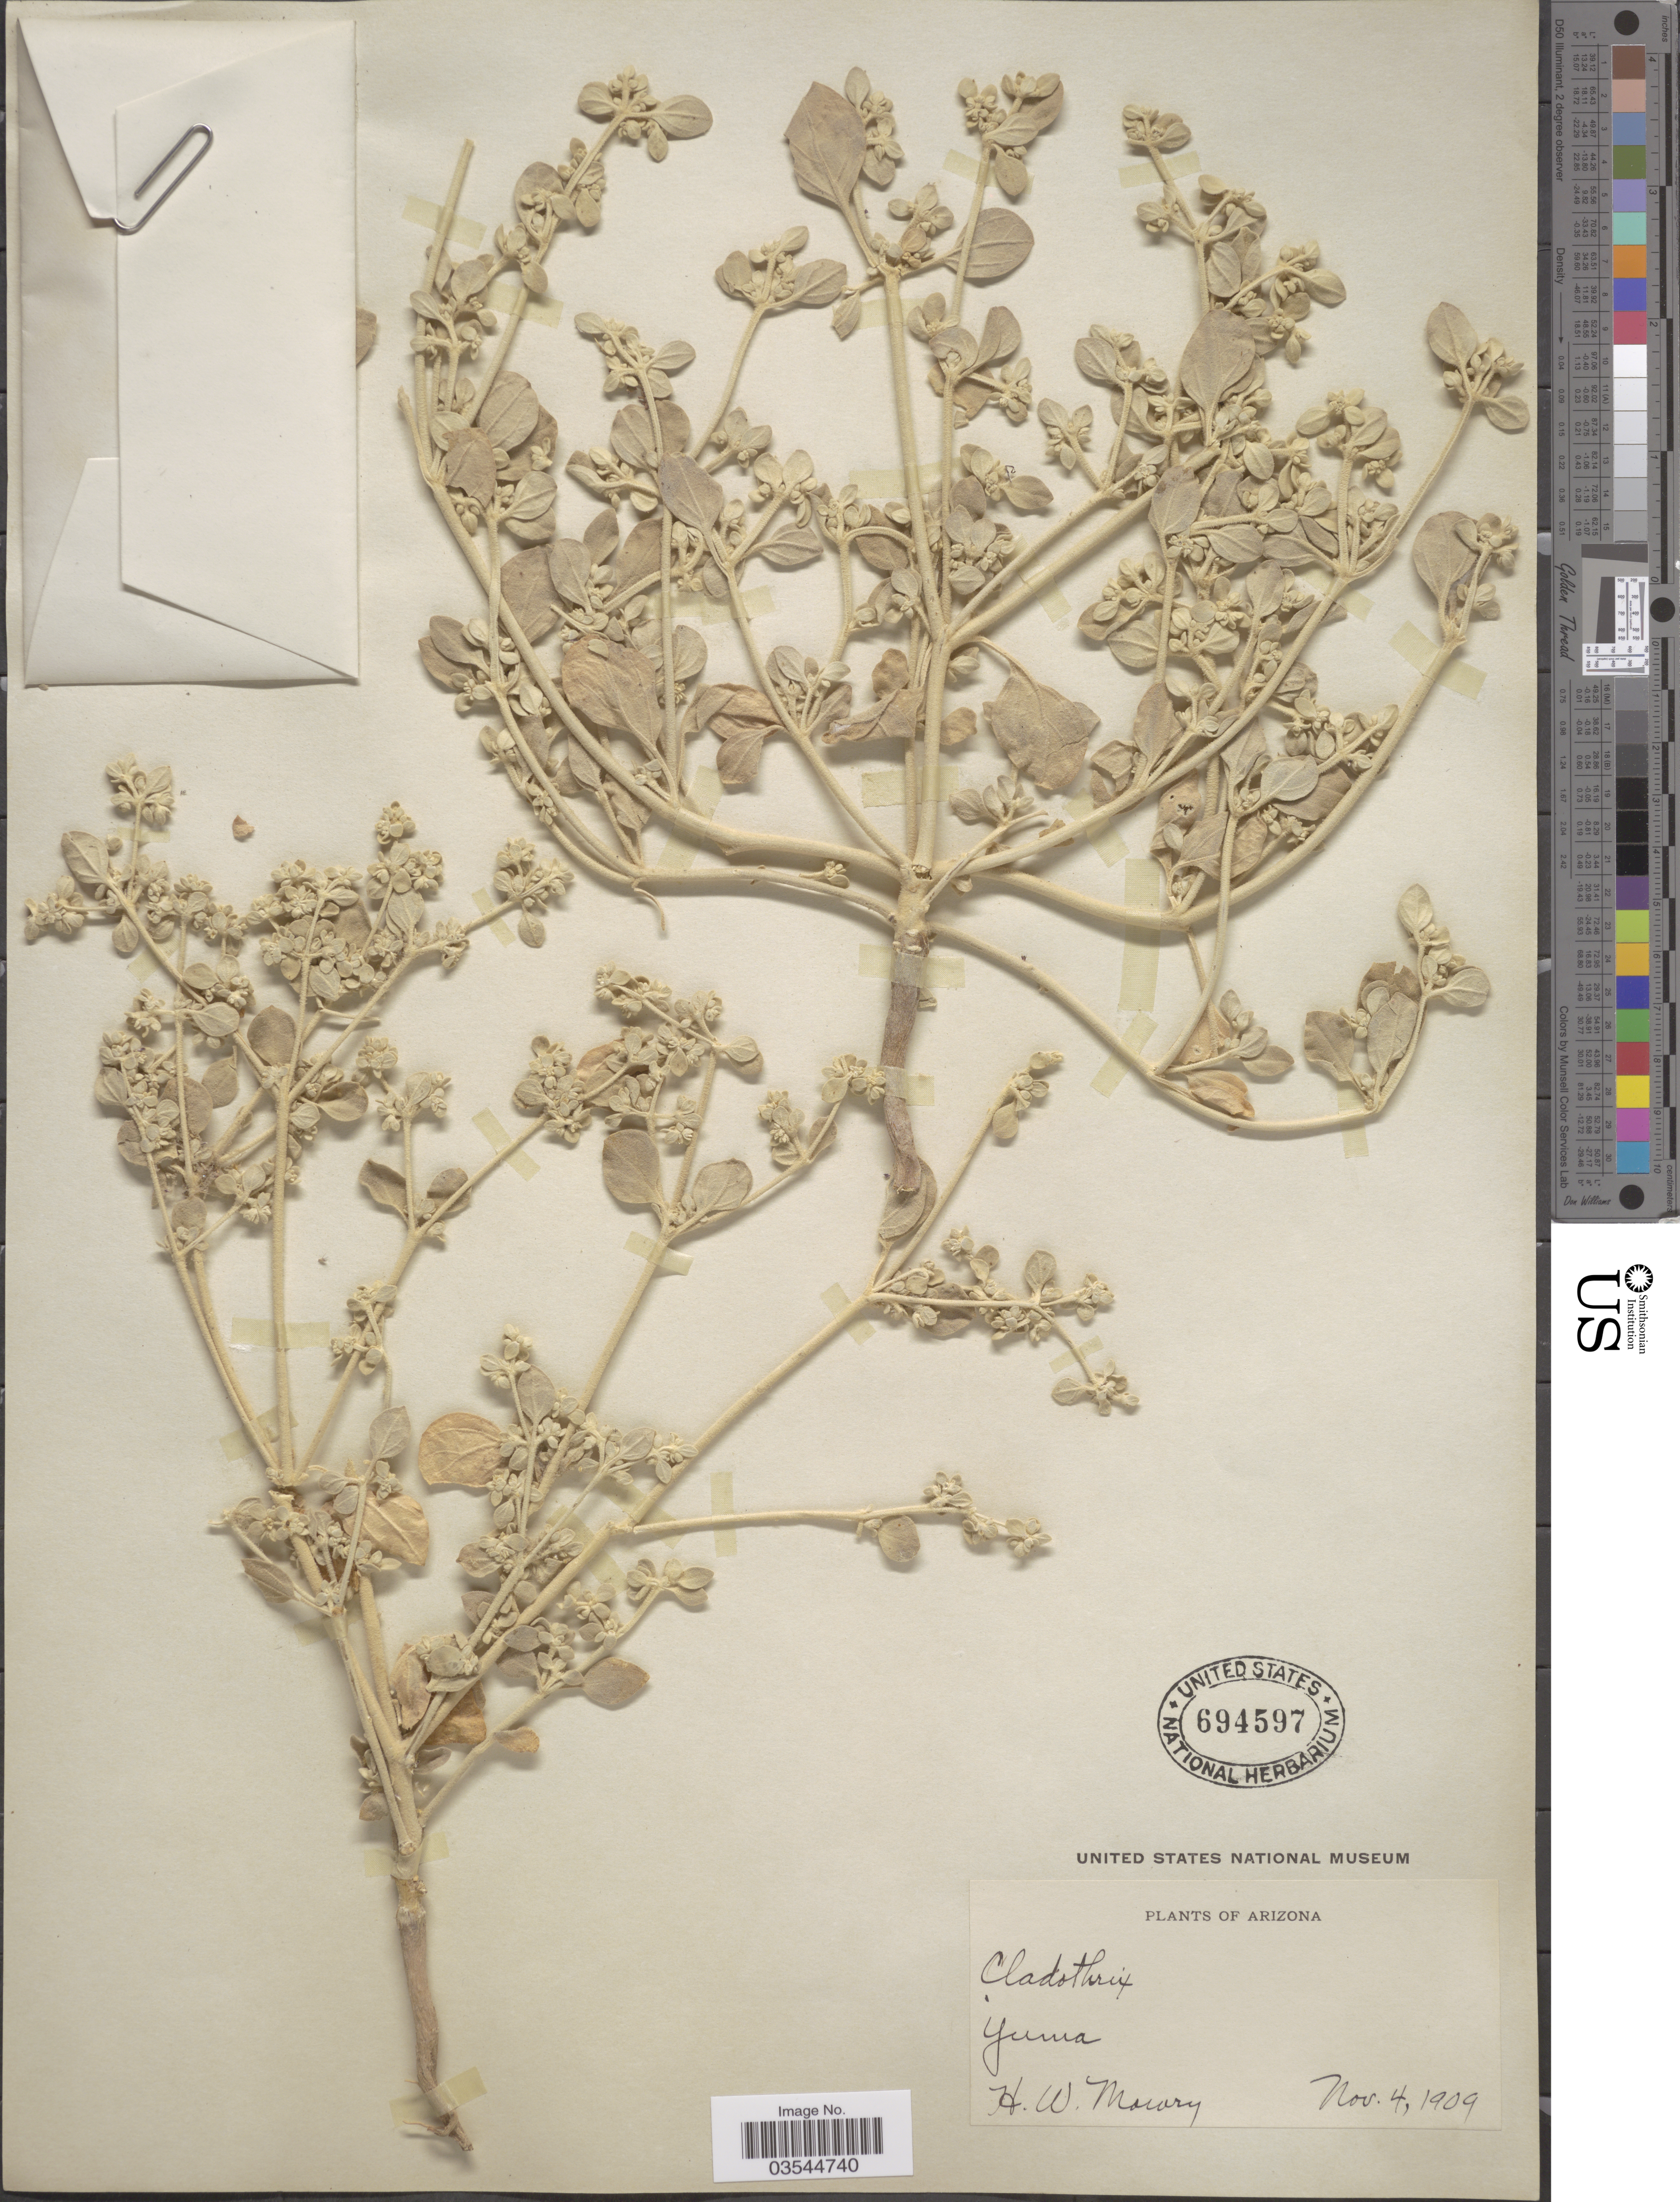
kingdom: Plantae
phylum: Tracheophyta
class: Magnoliopsida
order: Caryophyllales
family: Amaranthaceae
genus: Tidestromia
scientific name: Tidestromia suffruticosa var. oblongifolia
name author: (S. Watson) Sánch. Pino & Flores Olv.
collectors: H. Mowry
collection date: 1909-11-04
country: United States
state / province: Arizona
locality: Yuma.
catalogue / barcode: US 694597